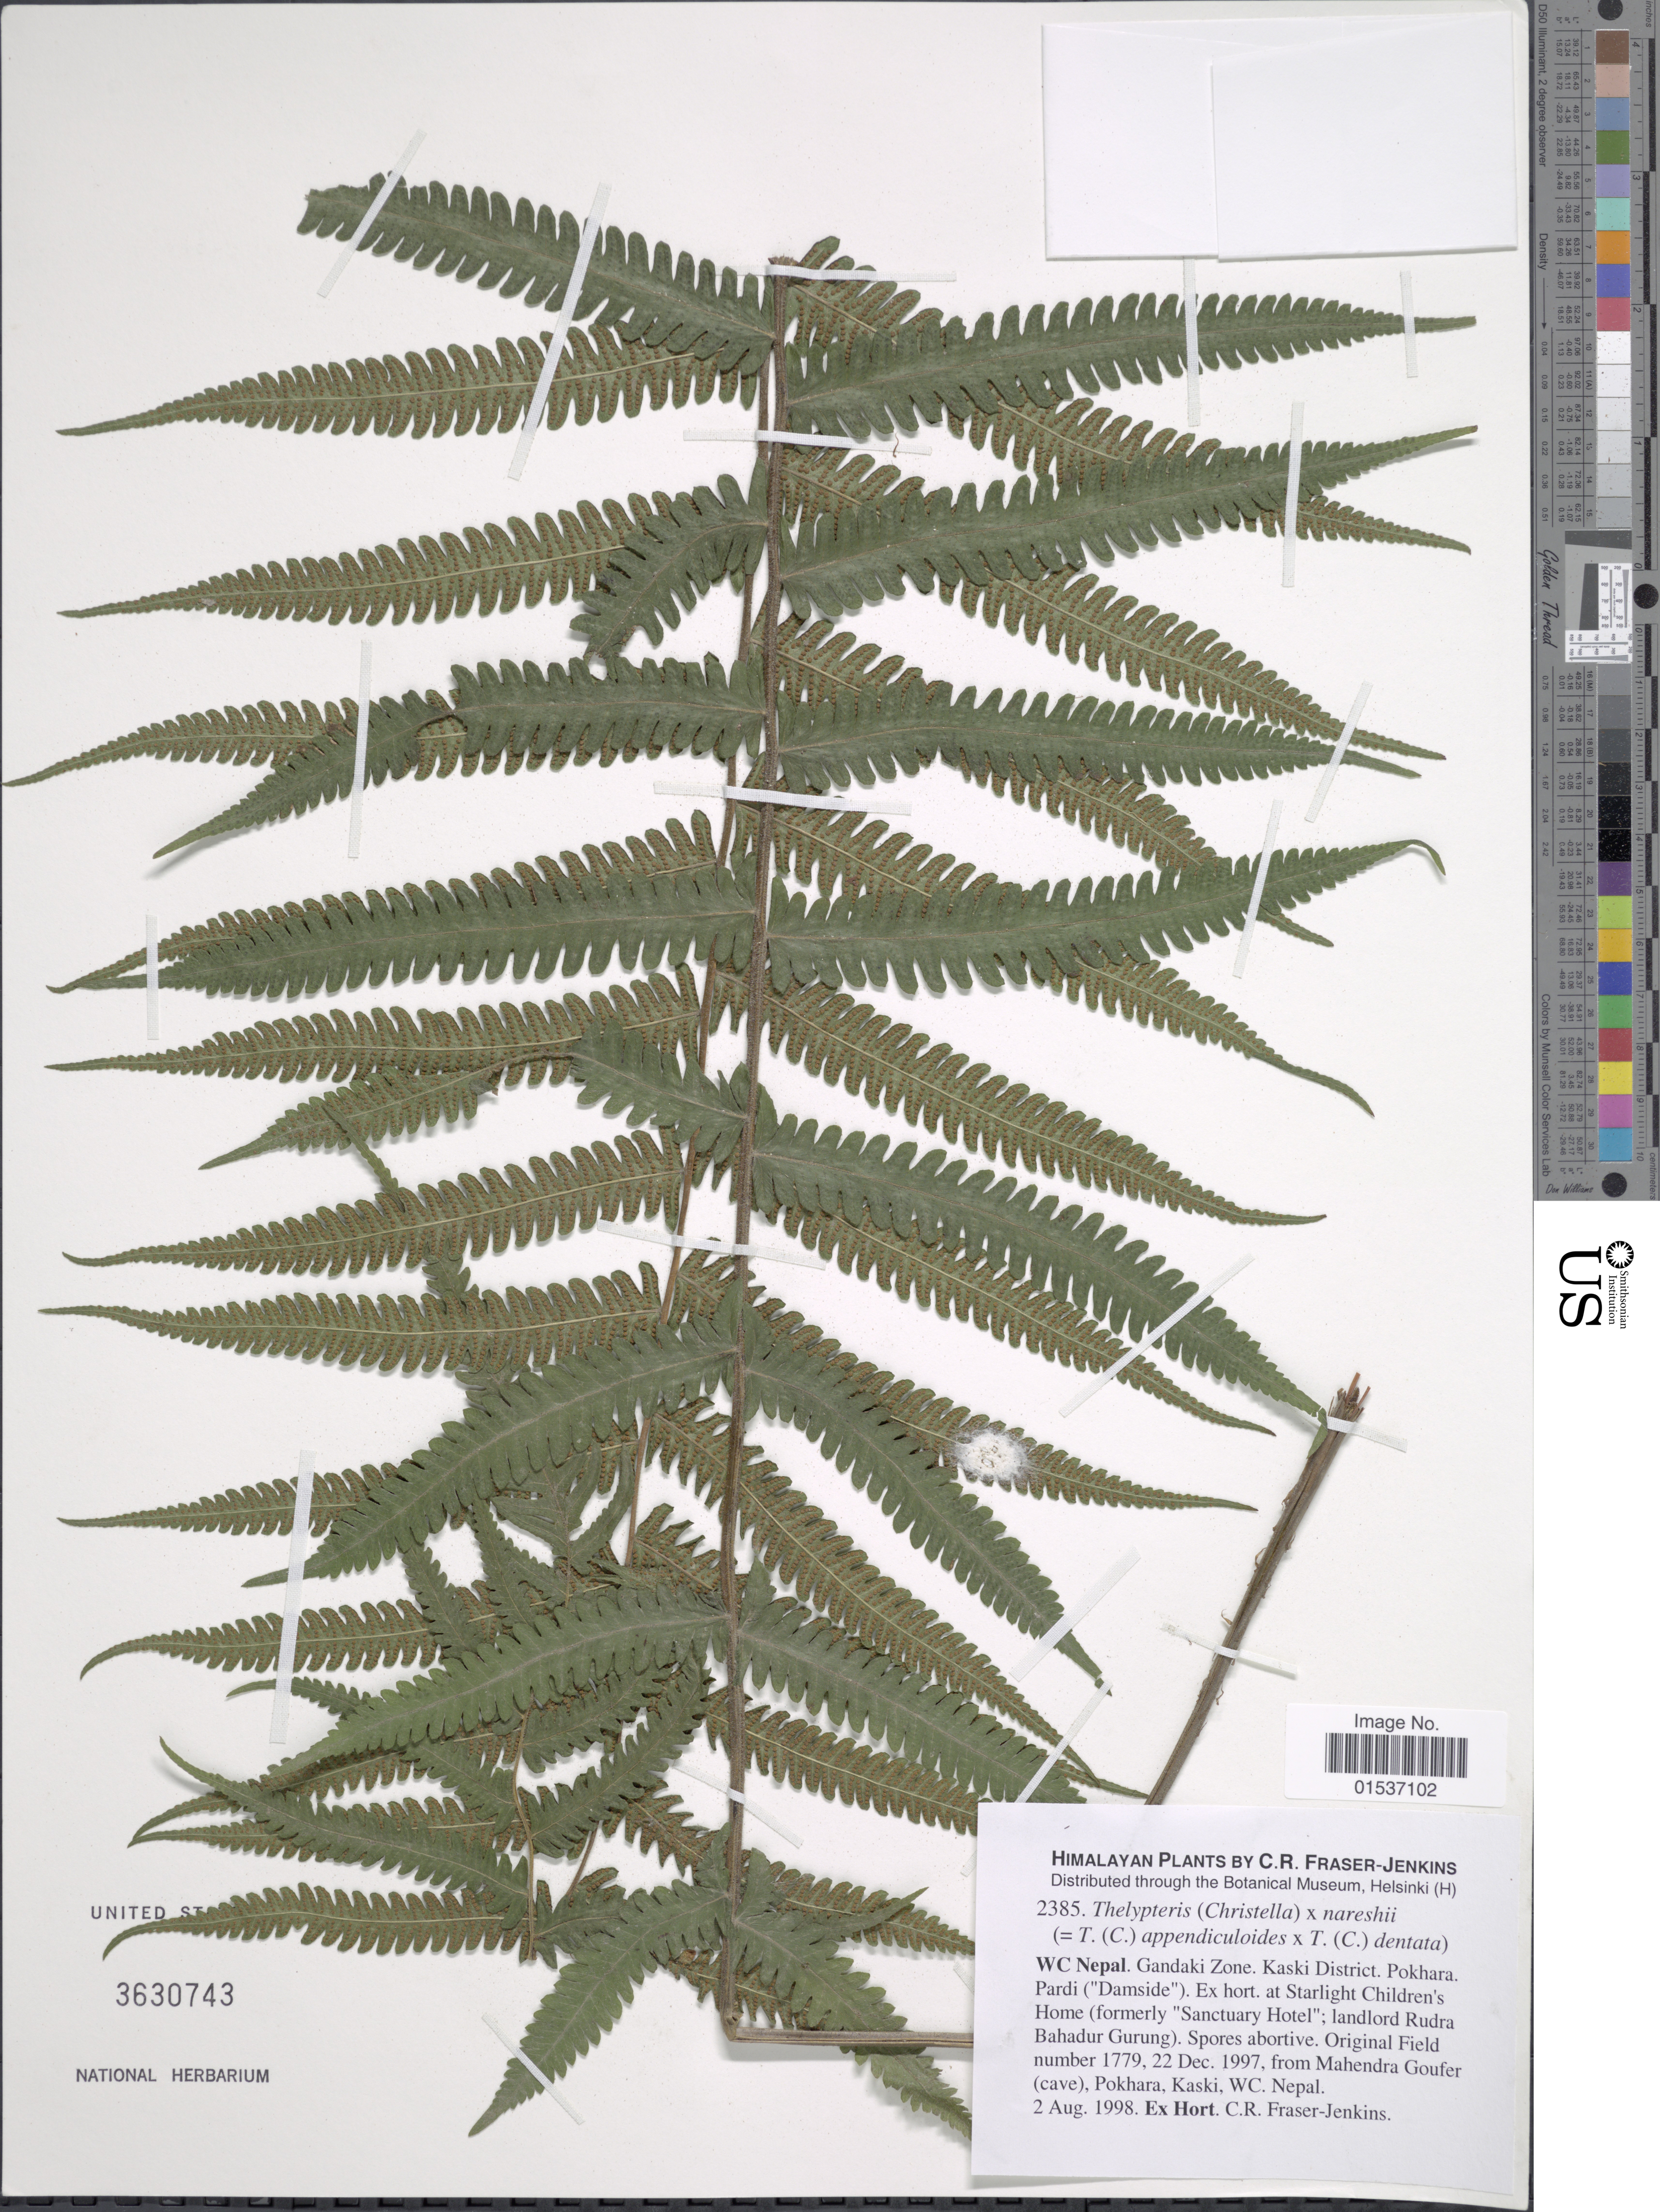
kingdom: Plantae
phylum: Tracheophyta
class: Polypodiopsida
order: Polypodiales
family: Thelypteridaceae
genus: Thelypteris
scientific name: Thelypteris x nareshii comb. ined.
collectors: Ex hort. C. R. Fraser-Jenkins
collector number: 2385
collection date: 1998-08-02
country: Nepal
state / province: Gandaki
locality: Himalayan, WC Nepal. Gandaki Zone. Kaski District. Pokhara. Pardi ("Damside"), Ex. hort. at Starlight Children's Home (formerly "Sanctuary Hotel"; landlord Rudra Bahadur Gurung).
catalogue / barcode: US 3630743